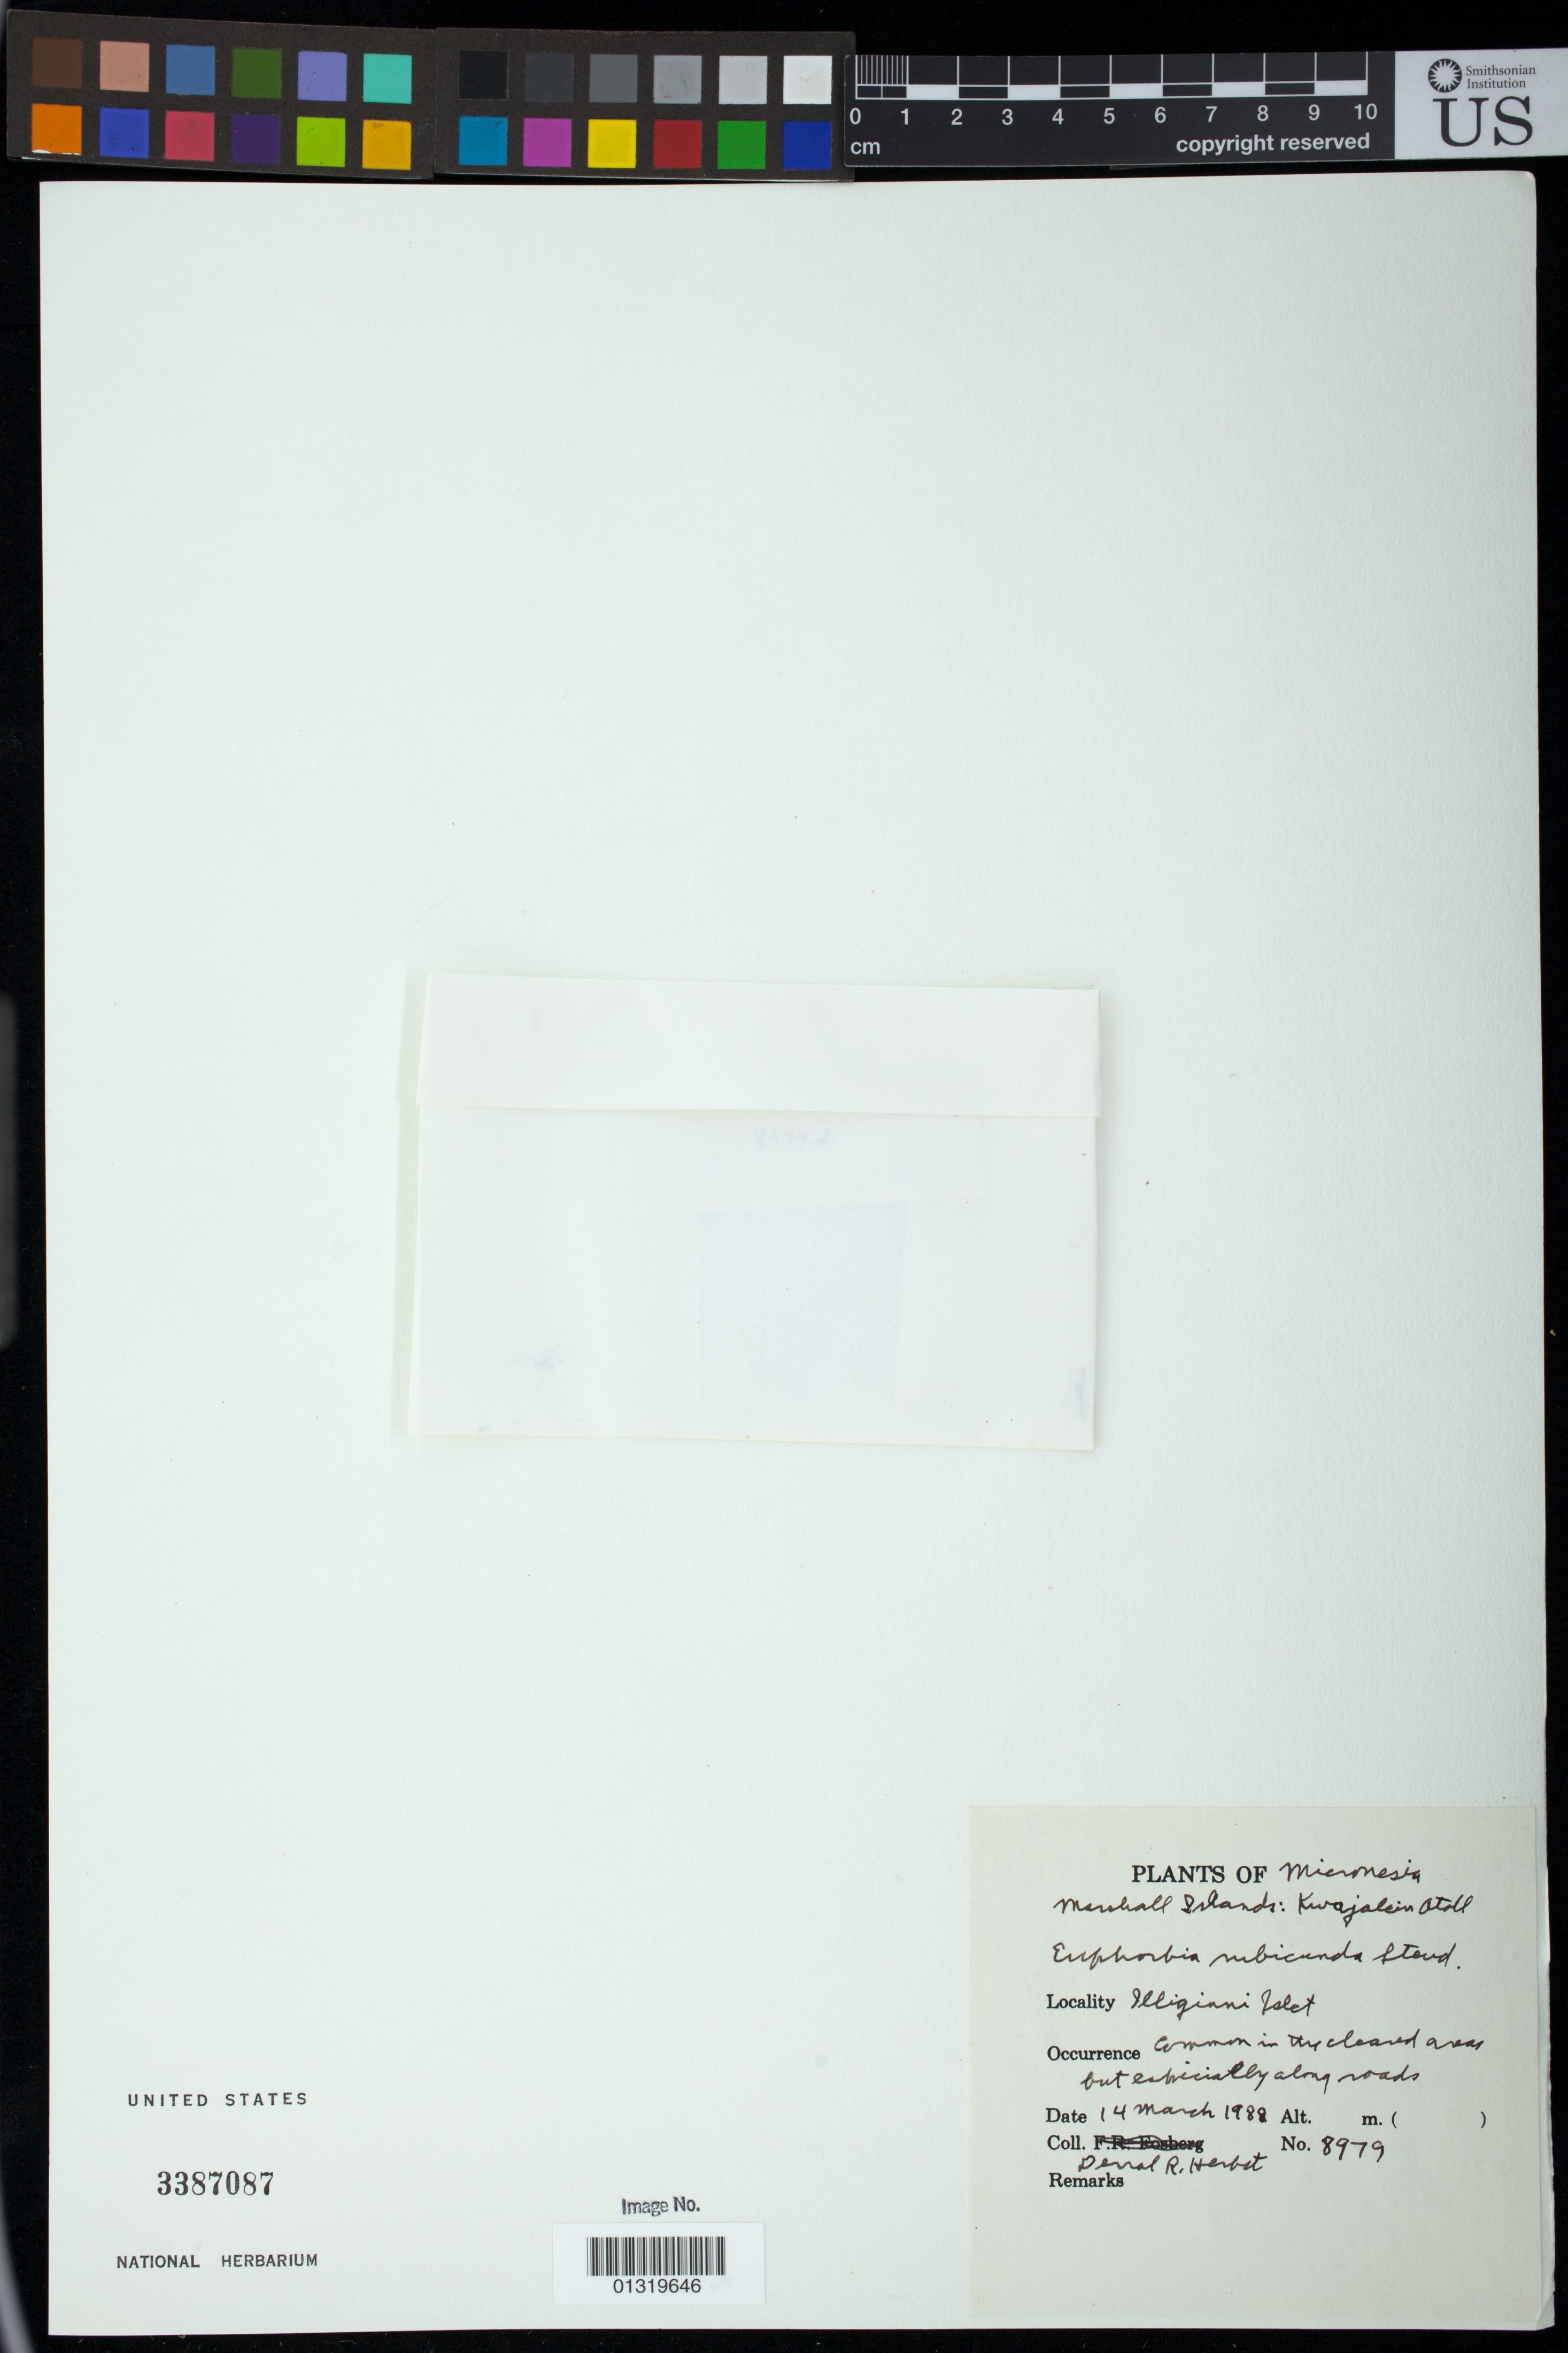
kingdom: Plantae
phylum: Tracheophyta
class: Magnoliopsida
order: Malpighiales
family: Euphorbiaceae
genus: Euphorbia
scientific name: Euphorbia thymifolia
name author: L.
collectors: D. R. Herbst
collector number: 8979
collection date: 1988-03-14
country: Marshall Islands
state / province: Kwajalein Atoll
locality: Illiginni Islet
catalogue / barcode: US 3387087